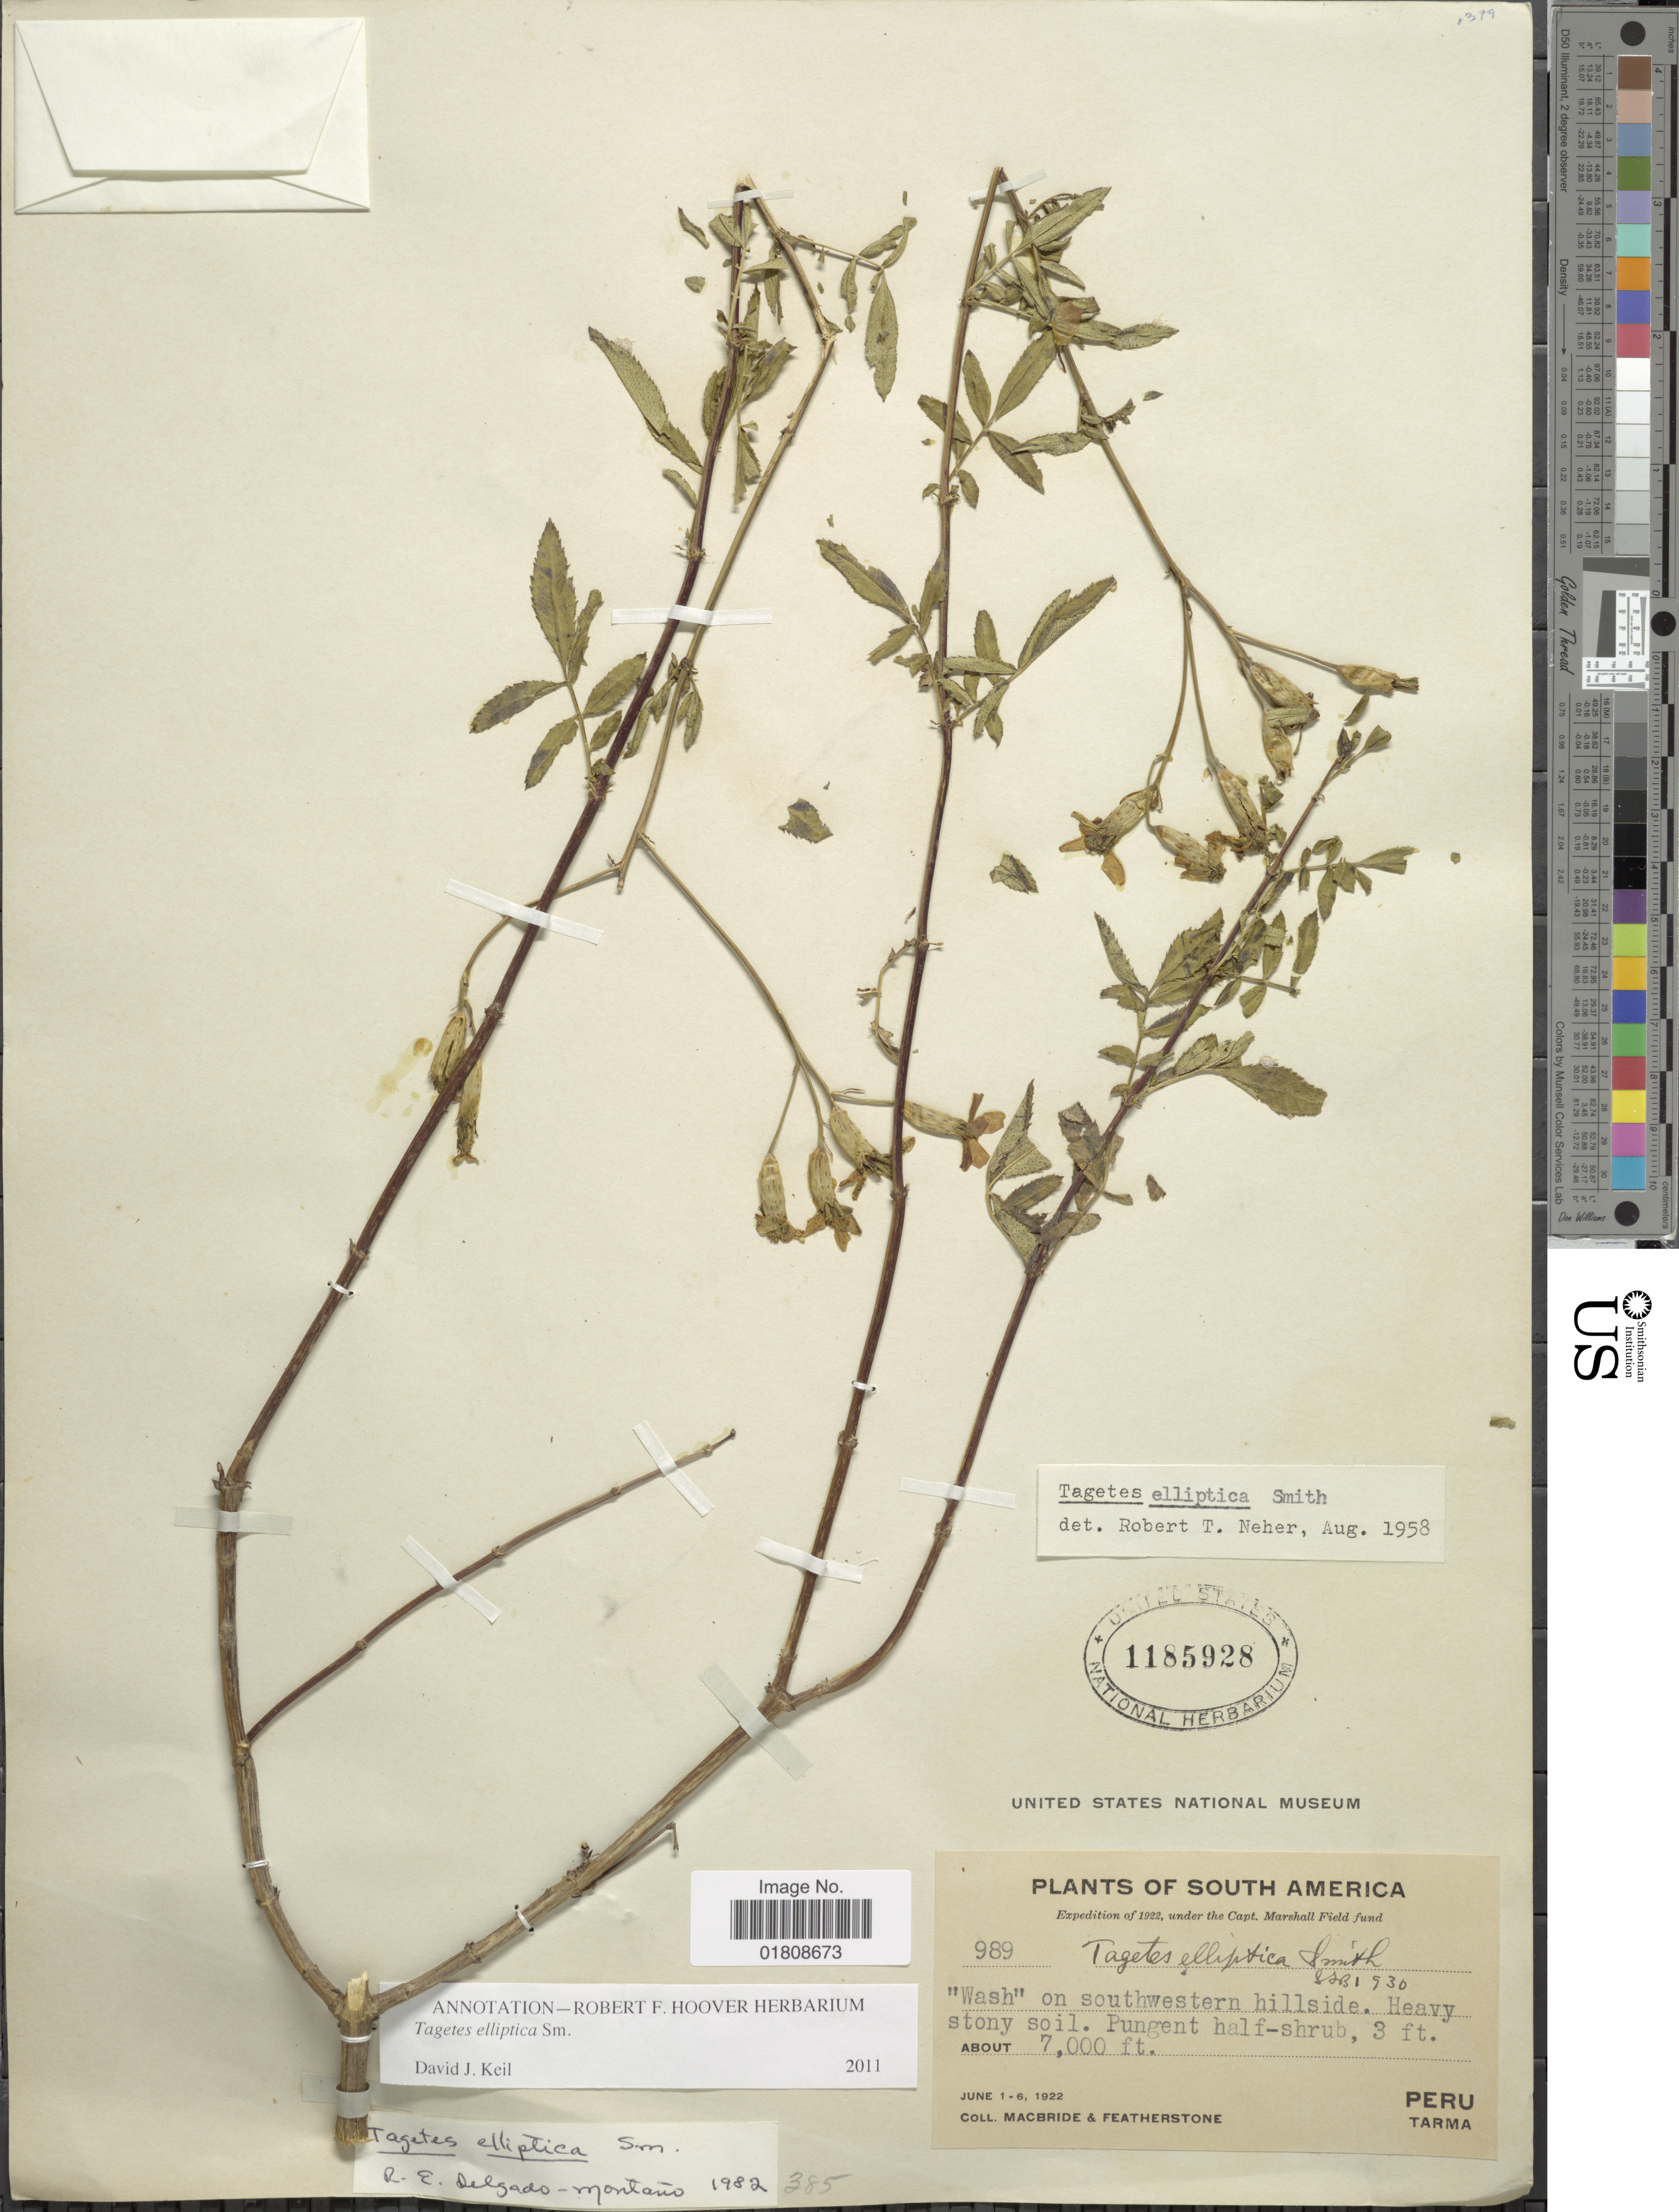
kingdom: Plantae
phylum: Tracheophyta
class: Magnoliopsida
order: Asterales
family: Asteraceae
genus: Tagetes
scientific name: Tagetes elliptica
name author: Sm. in Rees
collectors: Macbride, -- & -. Featherstone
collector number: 989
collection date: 1922-06-01/1922-06-06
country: Peru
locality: South America, southwestern hillside, Tarma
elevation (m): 2134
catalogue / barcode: US 1185928